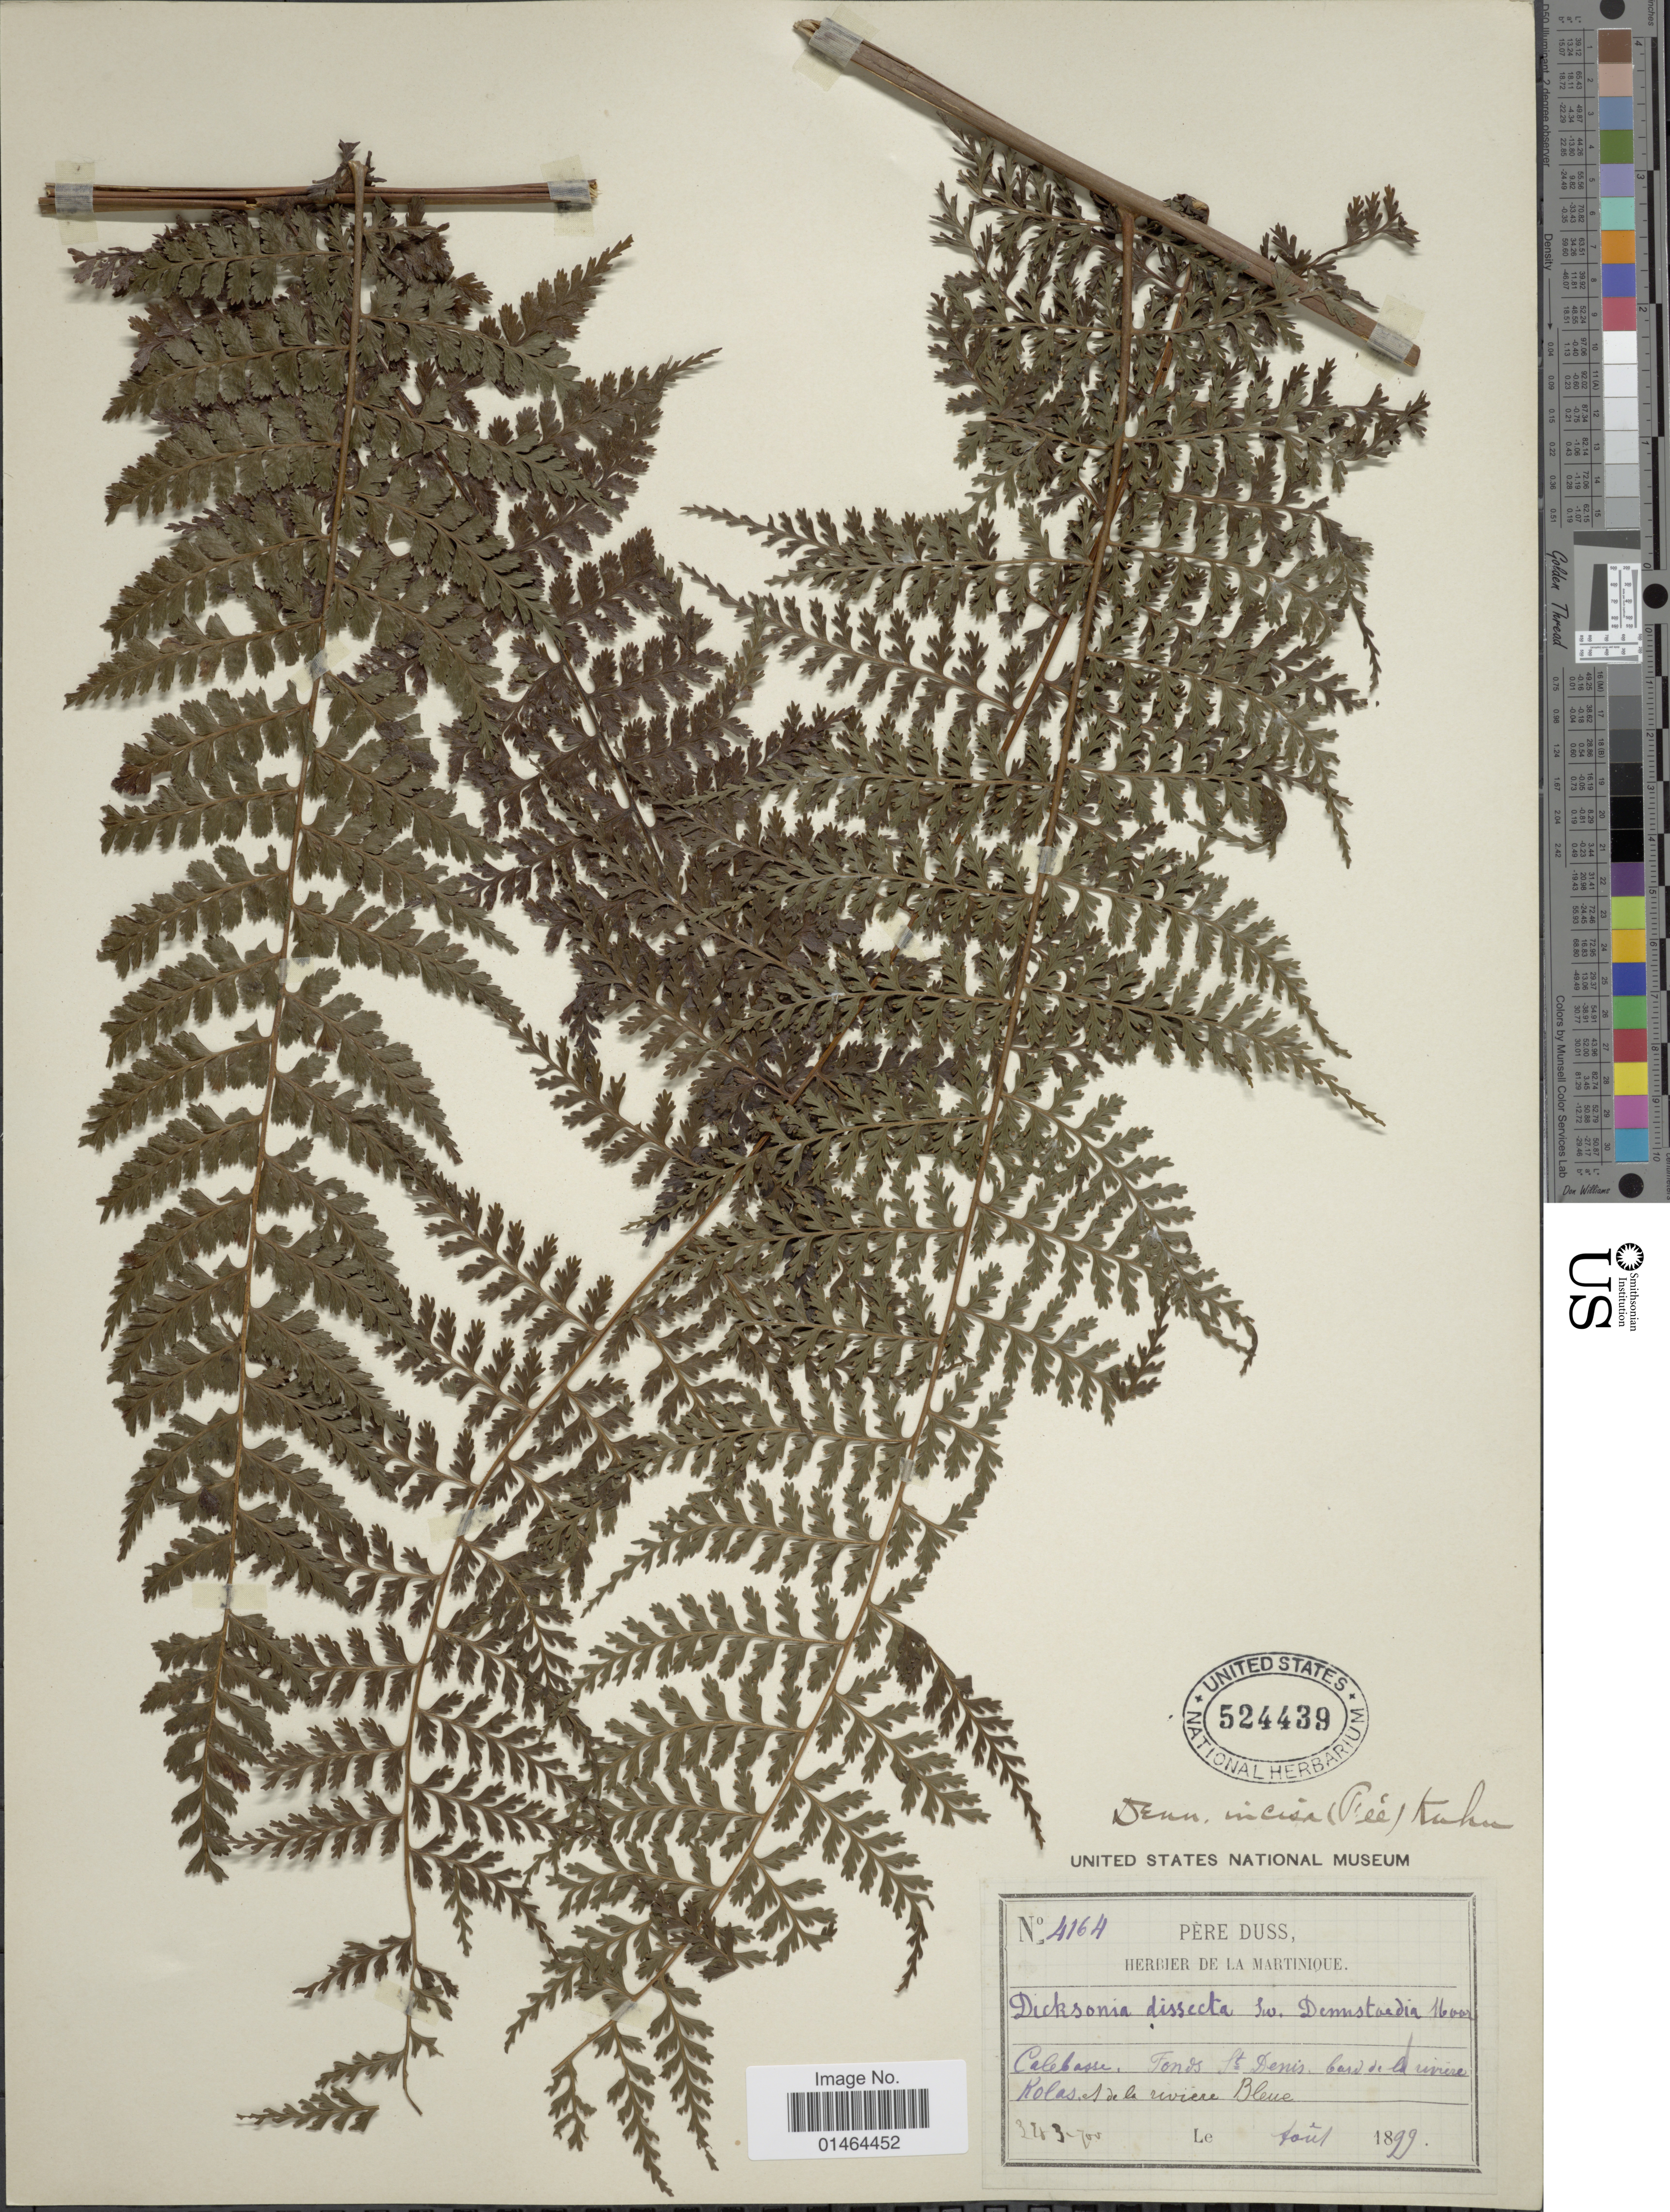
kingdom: Plantae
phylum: Tracheophyta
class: Polypodiopsida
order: Polypodiales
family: Dennstaedtiaceae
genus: Dennstaedtia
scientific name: Dennstaedtia dissecta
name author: (Sw.) T. Moore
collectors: Père Duss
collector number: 4164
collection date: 1899-08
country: Martinique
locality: Calebasse. Fonds St Denis bord de el riviere Kolas et de la riviere Bleue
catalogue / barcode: US 524439